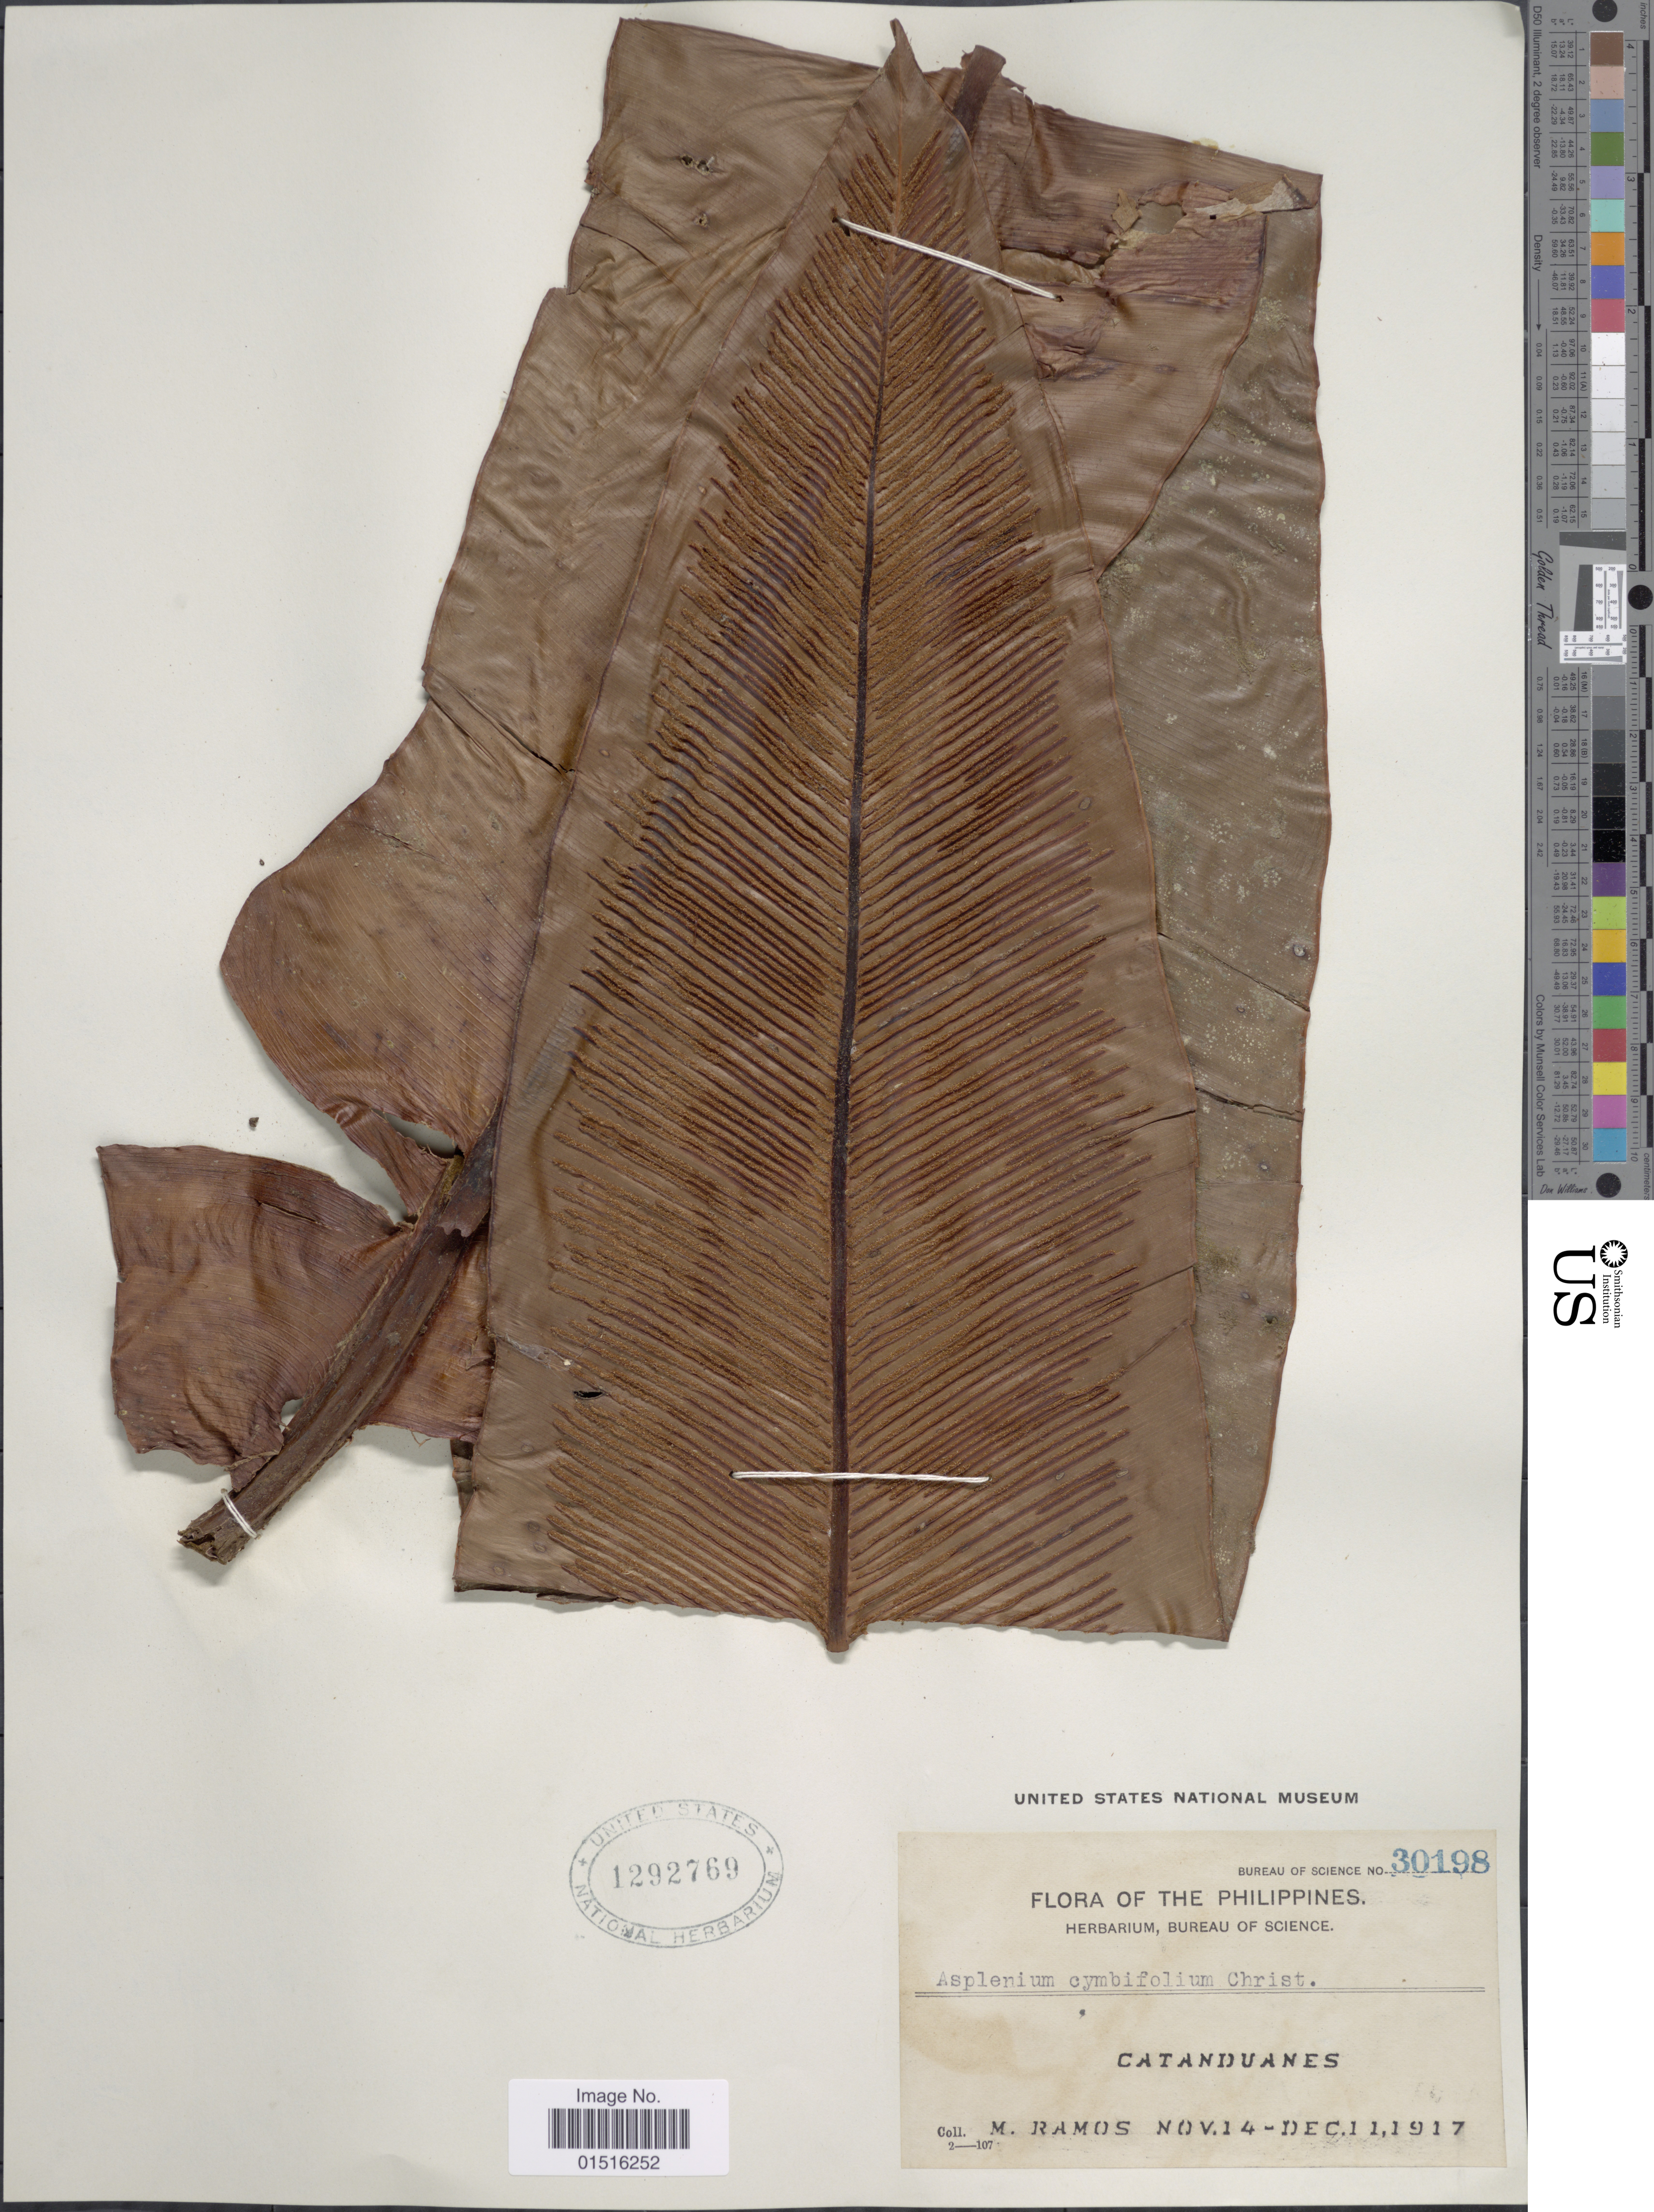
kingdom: Plantae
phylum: Tracheophyta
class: Polypodiopsida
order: Polypodiales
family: Aspleniaceae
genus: Asplenium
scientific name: Asplenium cymbifolium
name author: Christ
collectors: M. Ramos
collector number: Bureau Of Science 30198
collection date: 1917-11-14/1917-12-11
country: Philippines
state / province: Bicol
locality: Catanduanes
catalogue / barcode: US 1292769